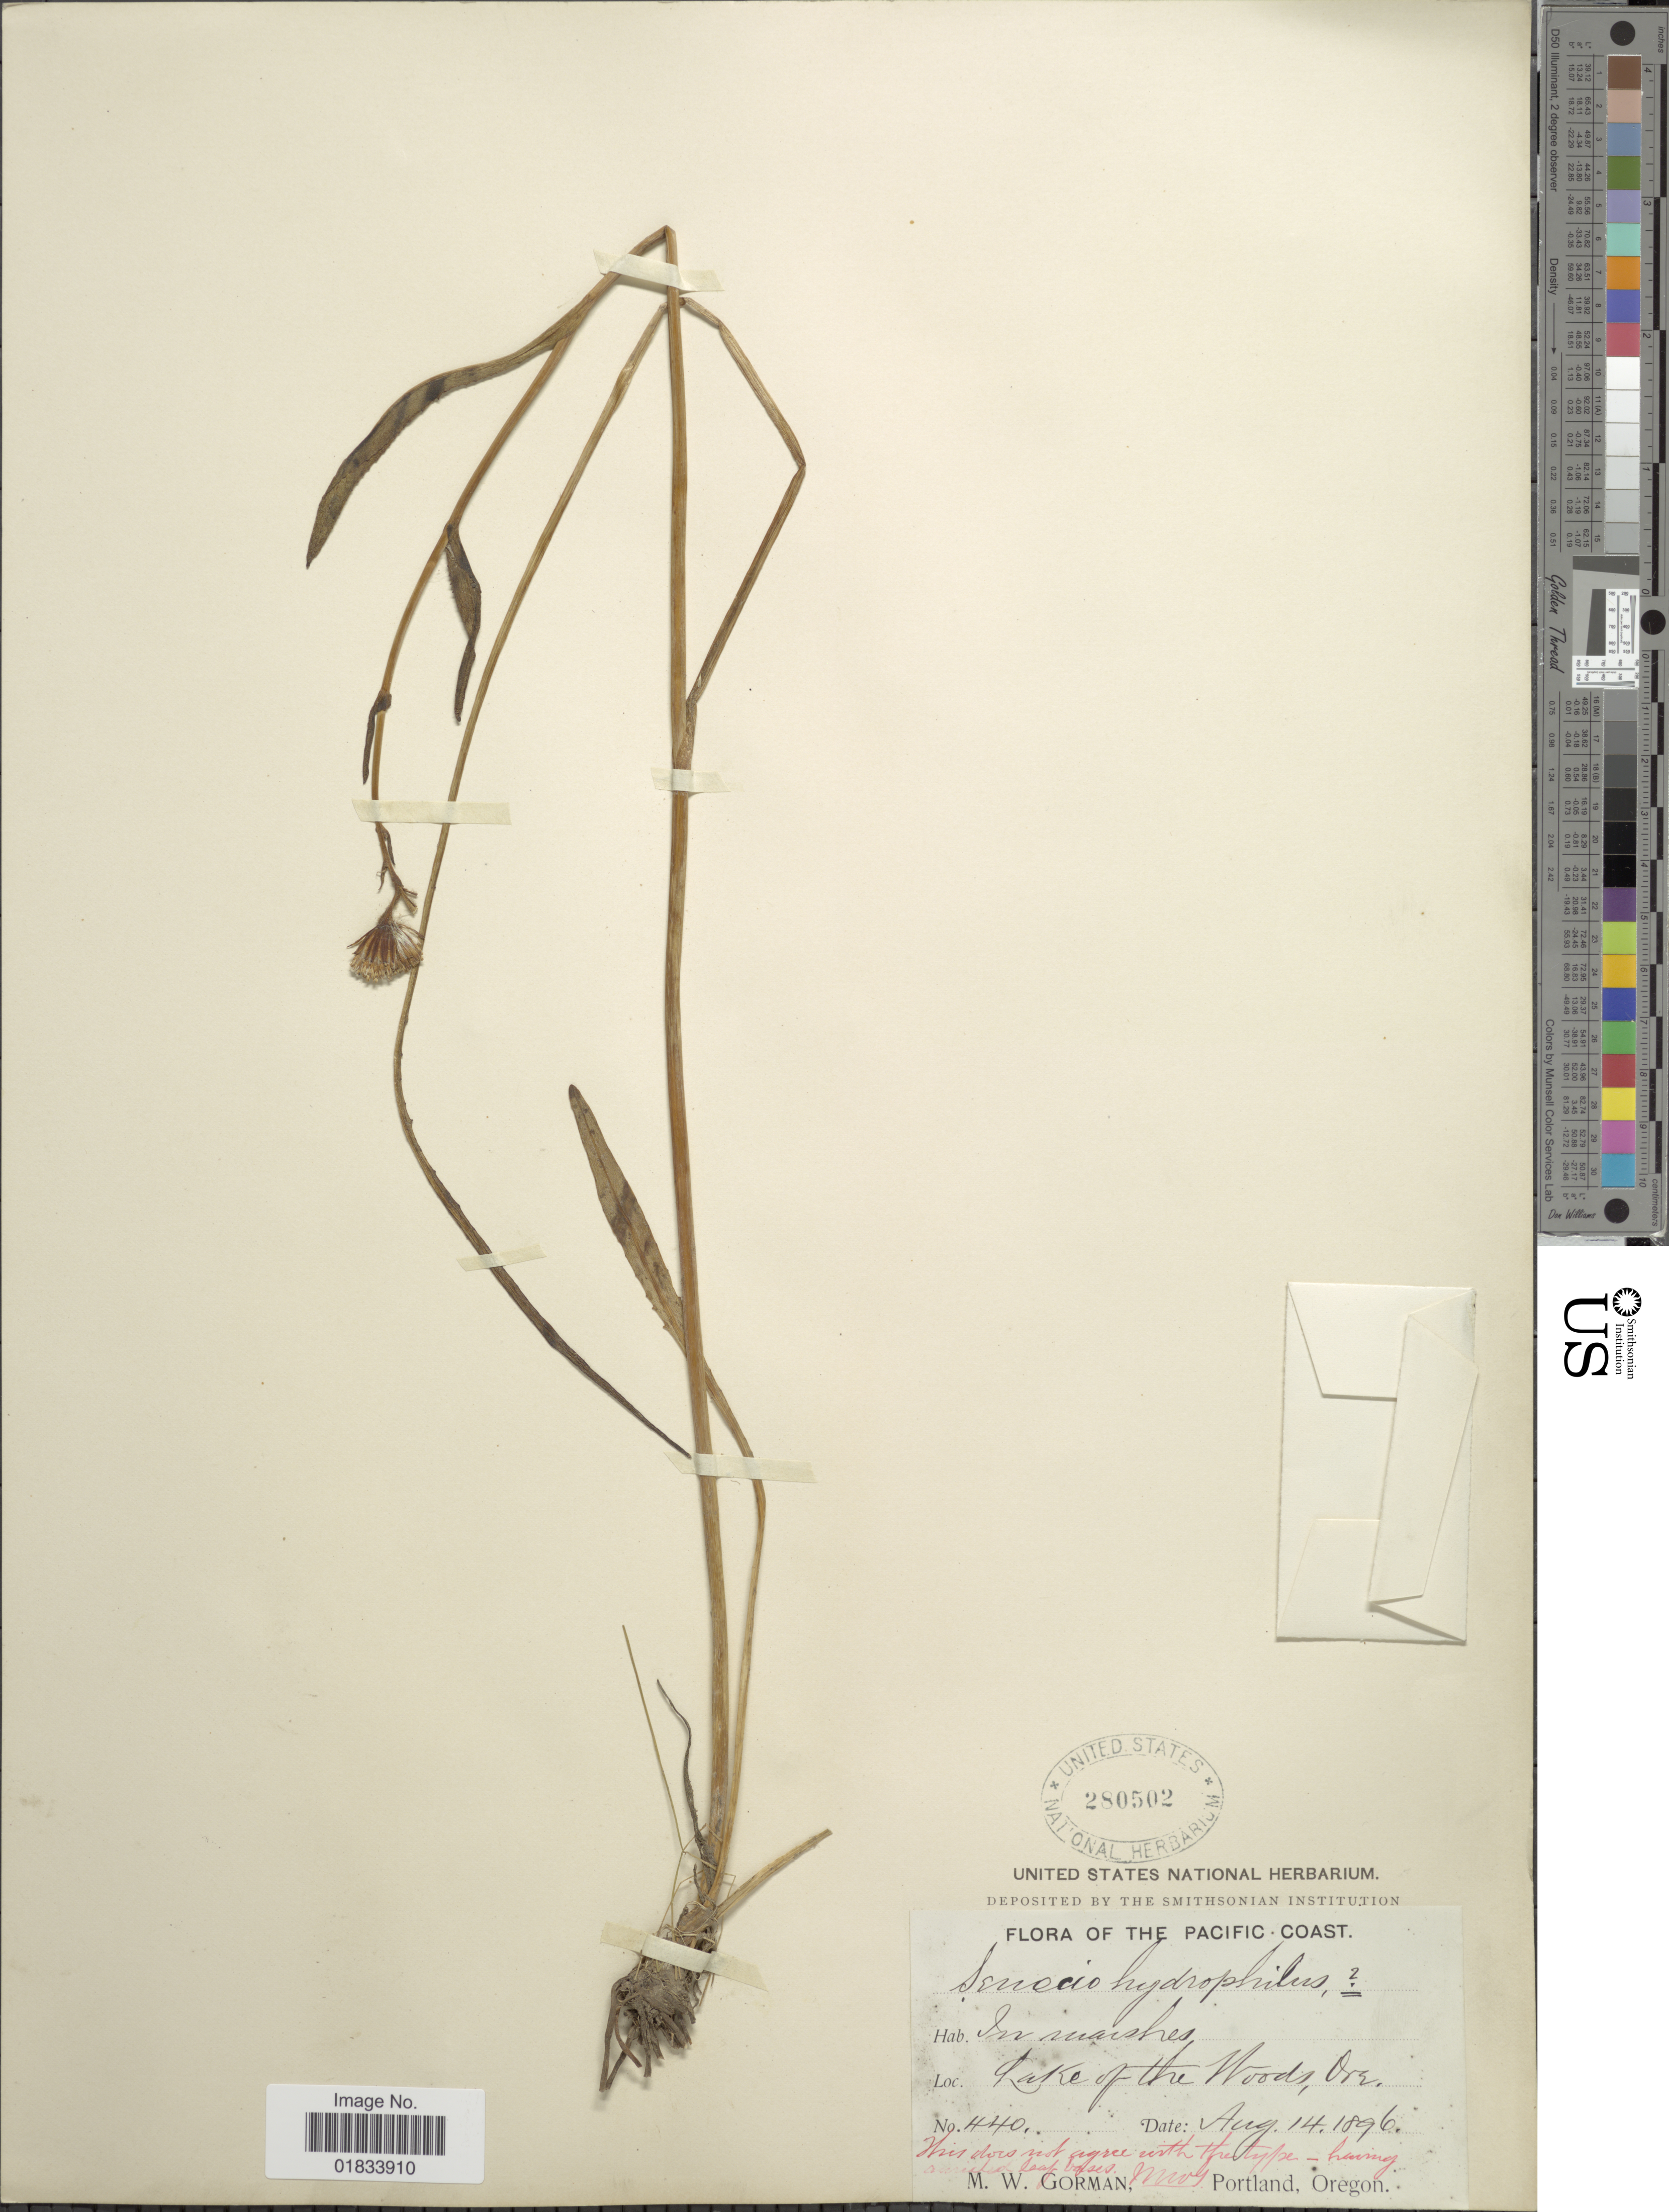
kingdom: Plantae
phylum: Tracheophyta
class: Magnoliopsida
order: Asterales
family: Asteraceae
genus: Senecio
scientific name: Senecio hydrophilus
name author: Nutt.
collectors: M. W. Gorman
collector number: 440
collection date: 1896-08-14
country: United States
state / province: Oregon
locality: Pacific Coast, Lake of the Woods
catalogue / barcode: US 280502